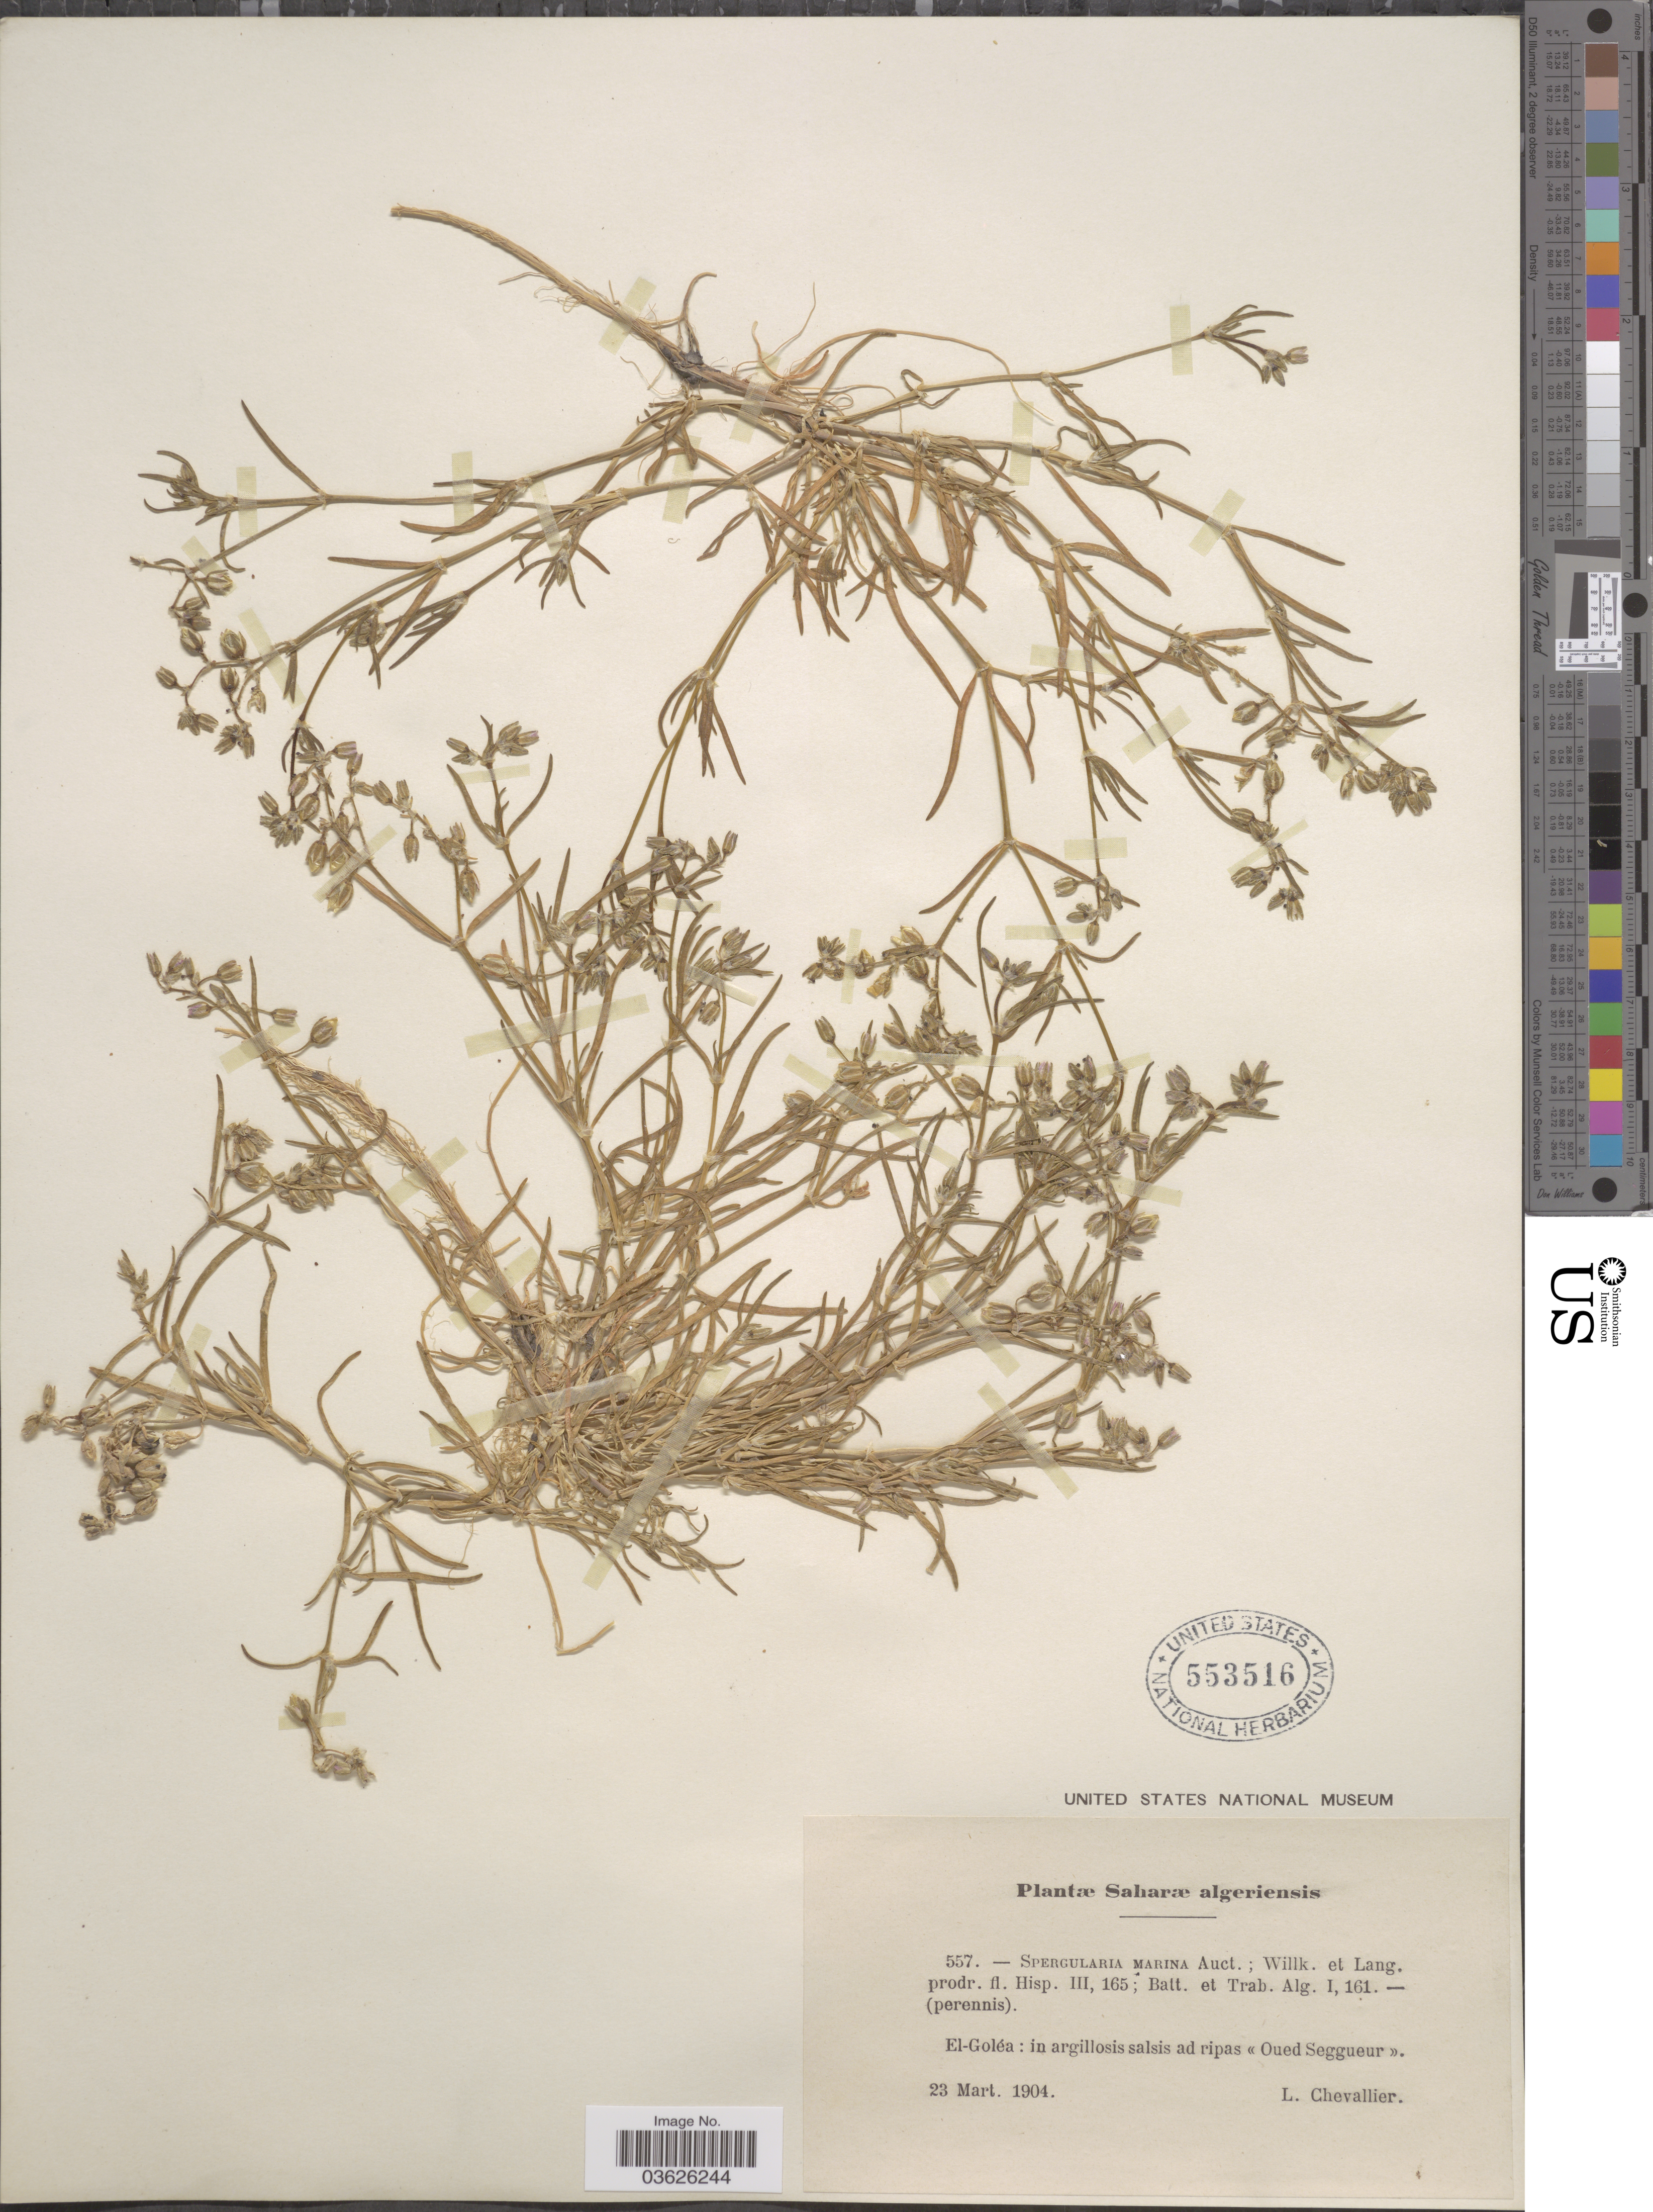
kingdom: Plantae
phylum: Tracheophyta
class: Magnoliopsida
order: Caryophyllales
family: Caryophyllaceae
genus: Spergularia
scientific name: Spergularia marina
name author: (L.) Griseb.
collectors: L. Chevallier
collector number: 557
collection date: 1904-03-23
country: Algeria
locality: Saharæ algeriensis. El-Goléa: in argillosis salsis ad ripas «Oued Seggueur».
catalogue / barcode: US 553516